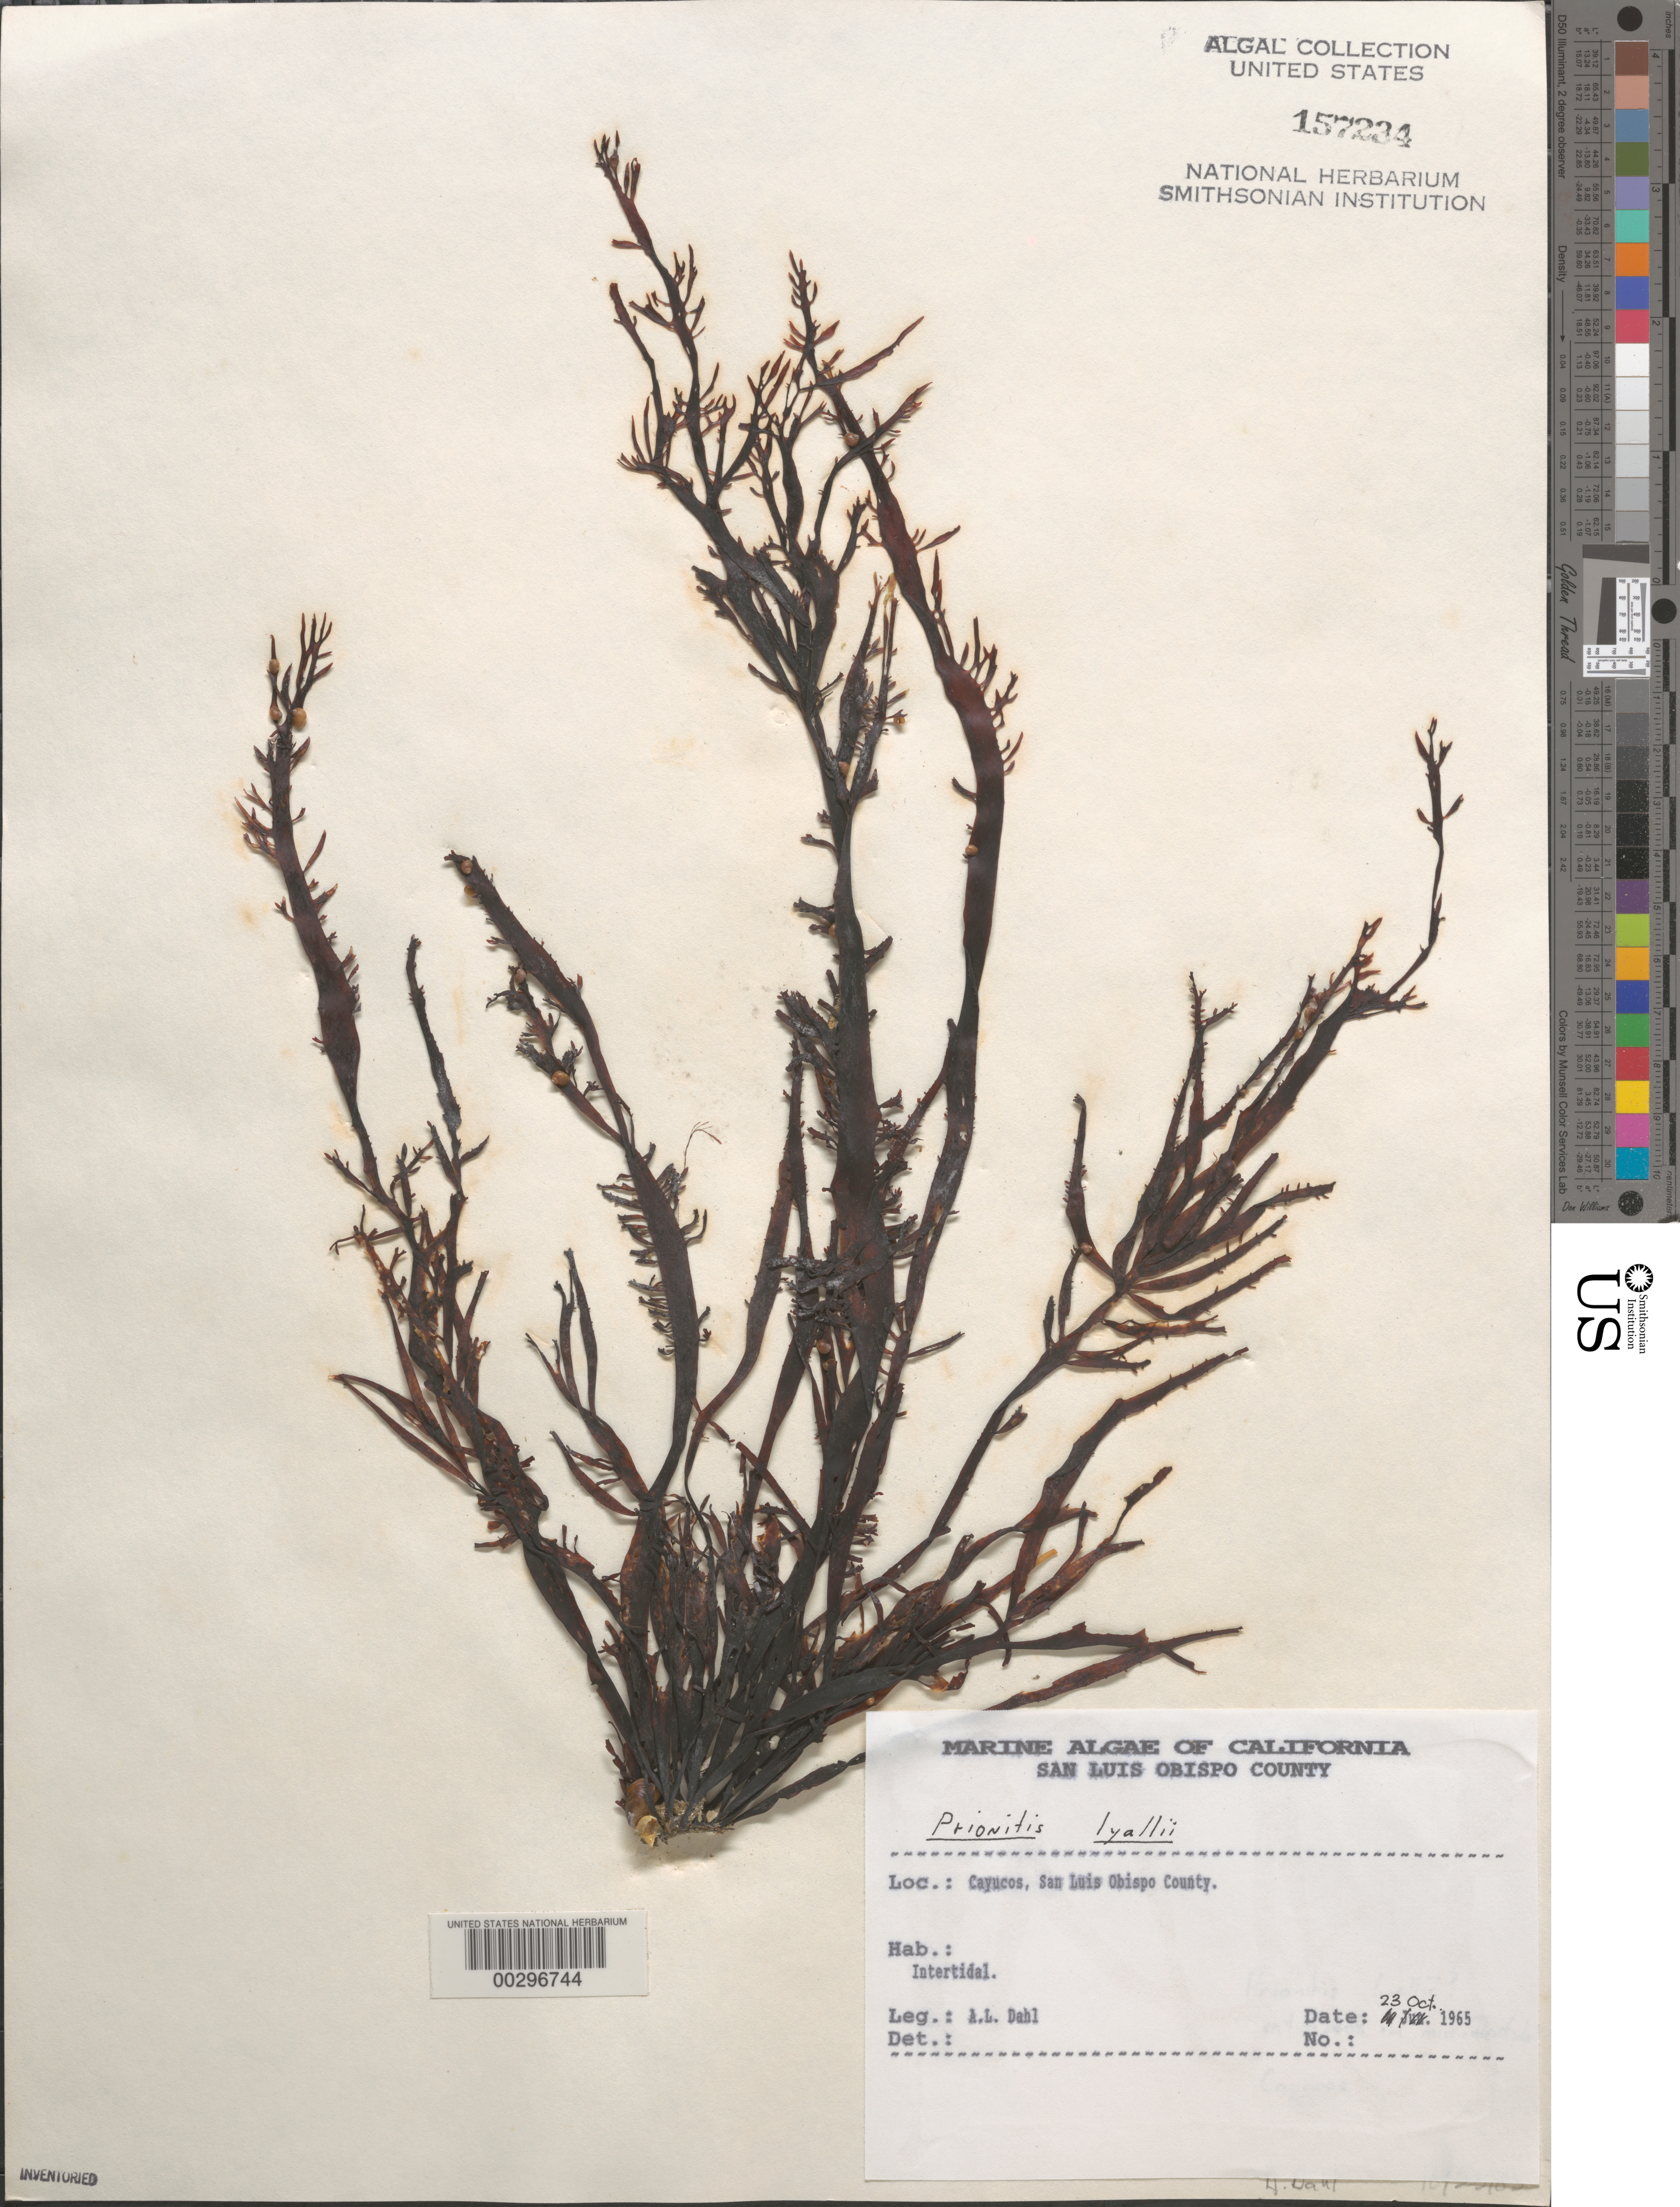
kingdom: Plantae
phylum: Rhodophyta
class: Florideophyceae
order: Cryptonemiales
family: Cryptonemiaceae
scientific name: Prionitis sternbergii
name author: (C. Agardh) J. Agardh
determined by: Algae name updating Project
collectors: A. Dahl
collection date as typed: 23 Oct 1965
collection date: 1965-10-23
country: United States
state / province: California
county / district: San Luis Obispo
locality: Cayucos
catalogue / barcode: US 157234